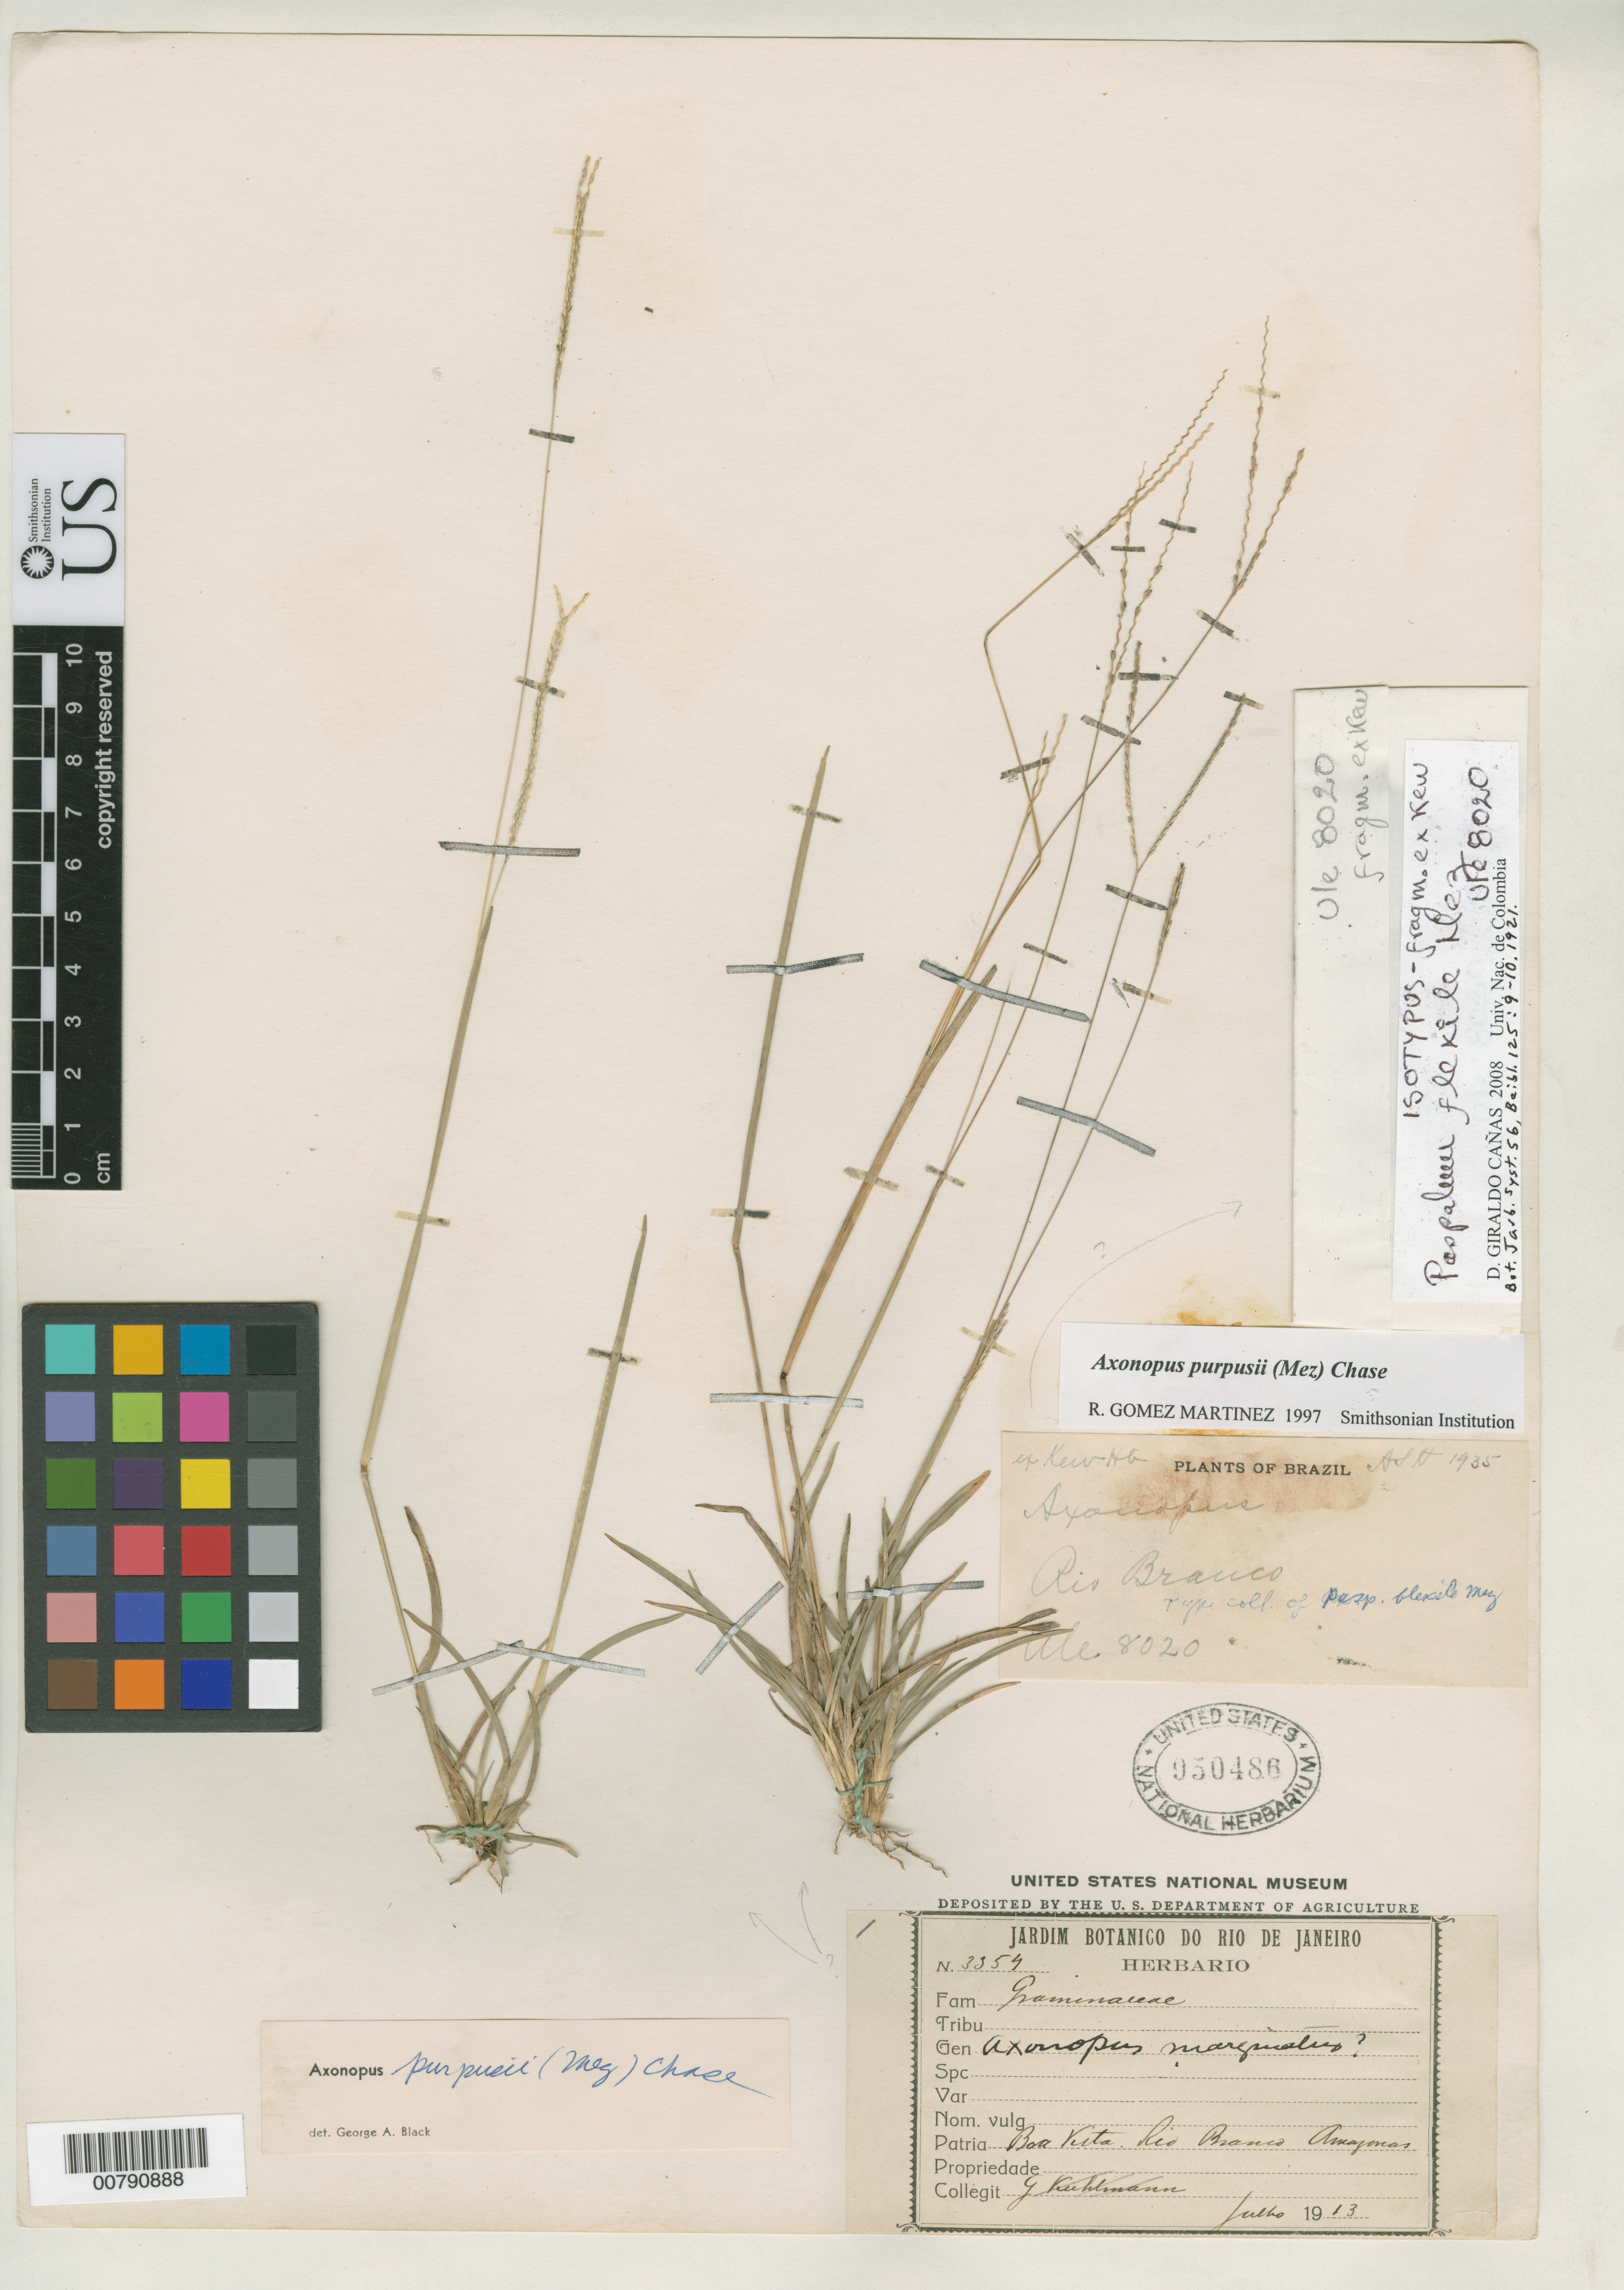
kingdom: Plantae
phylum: Tracheophyta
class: Liliopsida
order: Poales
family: Poaceae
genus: Paspalum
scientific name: Paspalum flexile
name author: Mez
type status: Isotype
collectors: E. H. Ule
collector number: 8020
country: Brazil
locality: Rio Branco. [Protologue, "Hylaea"]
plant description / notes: Fragmentary material of type specimen ex herb. Kew; apparently mounted with non-type specimen.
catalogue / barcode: US 950486